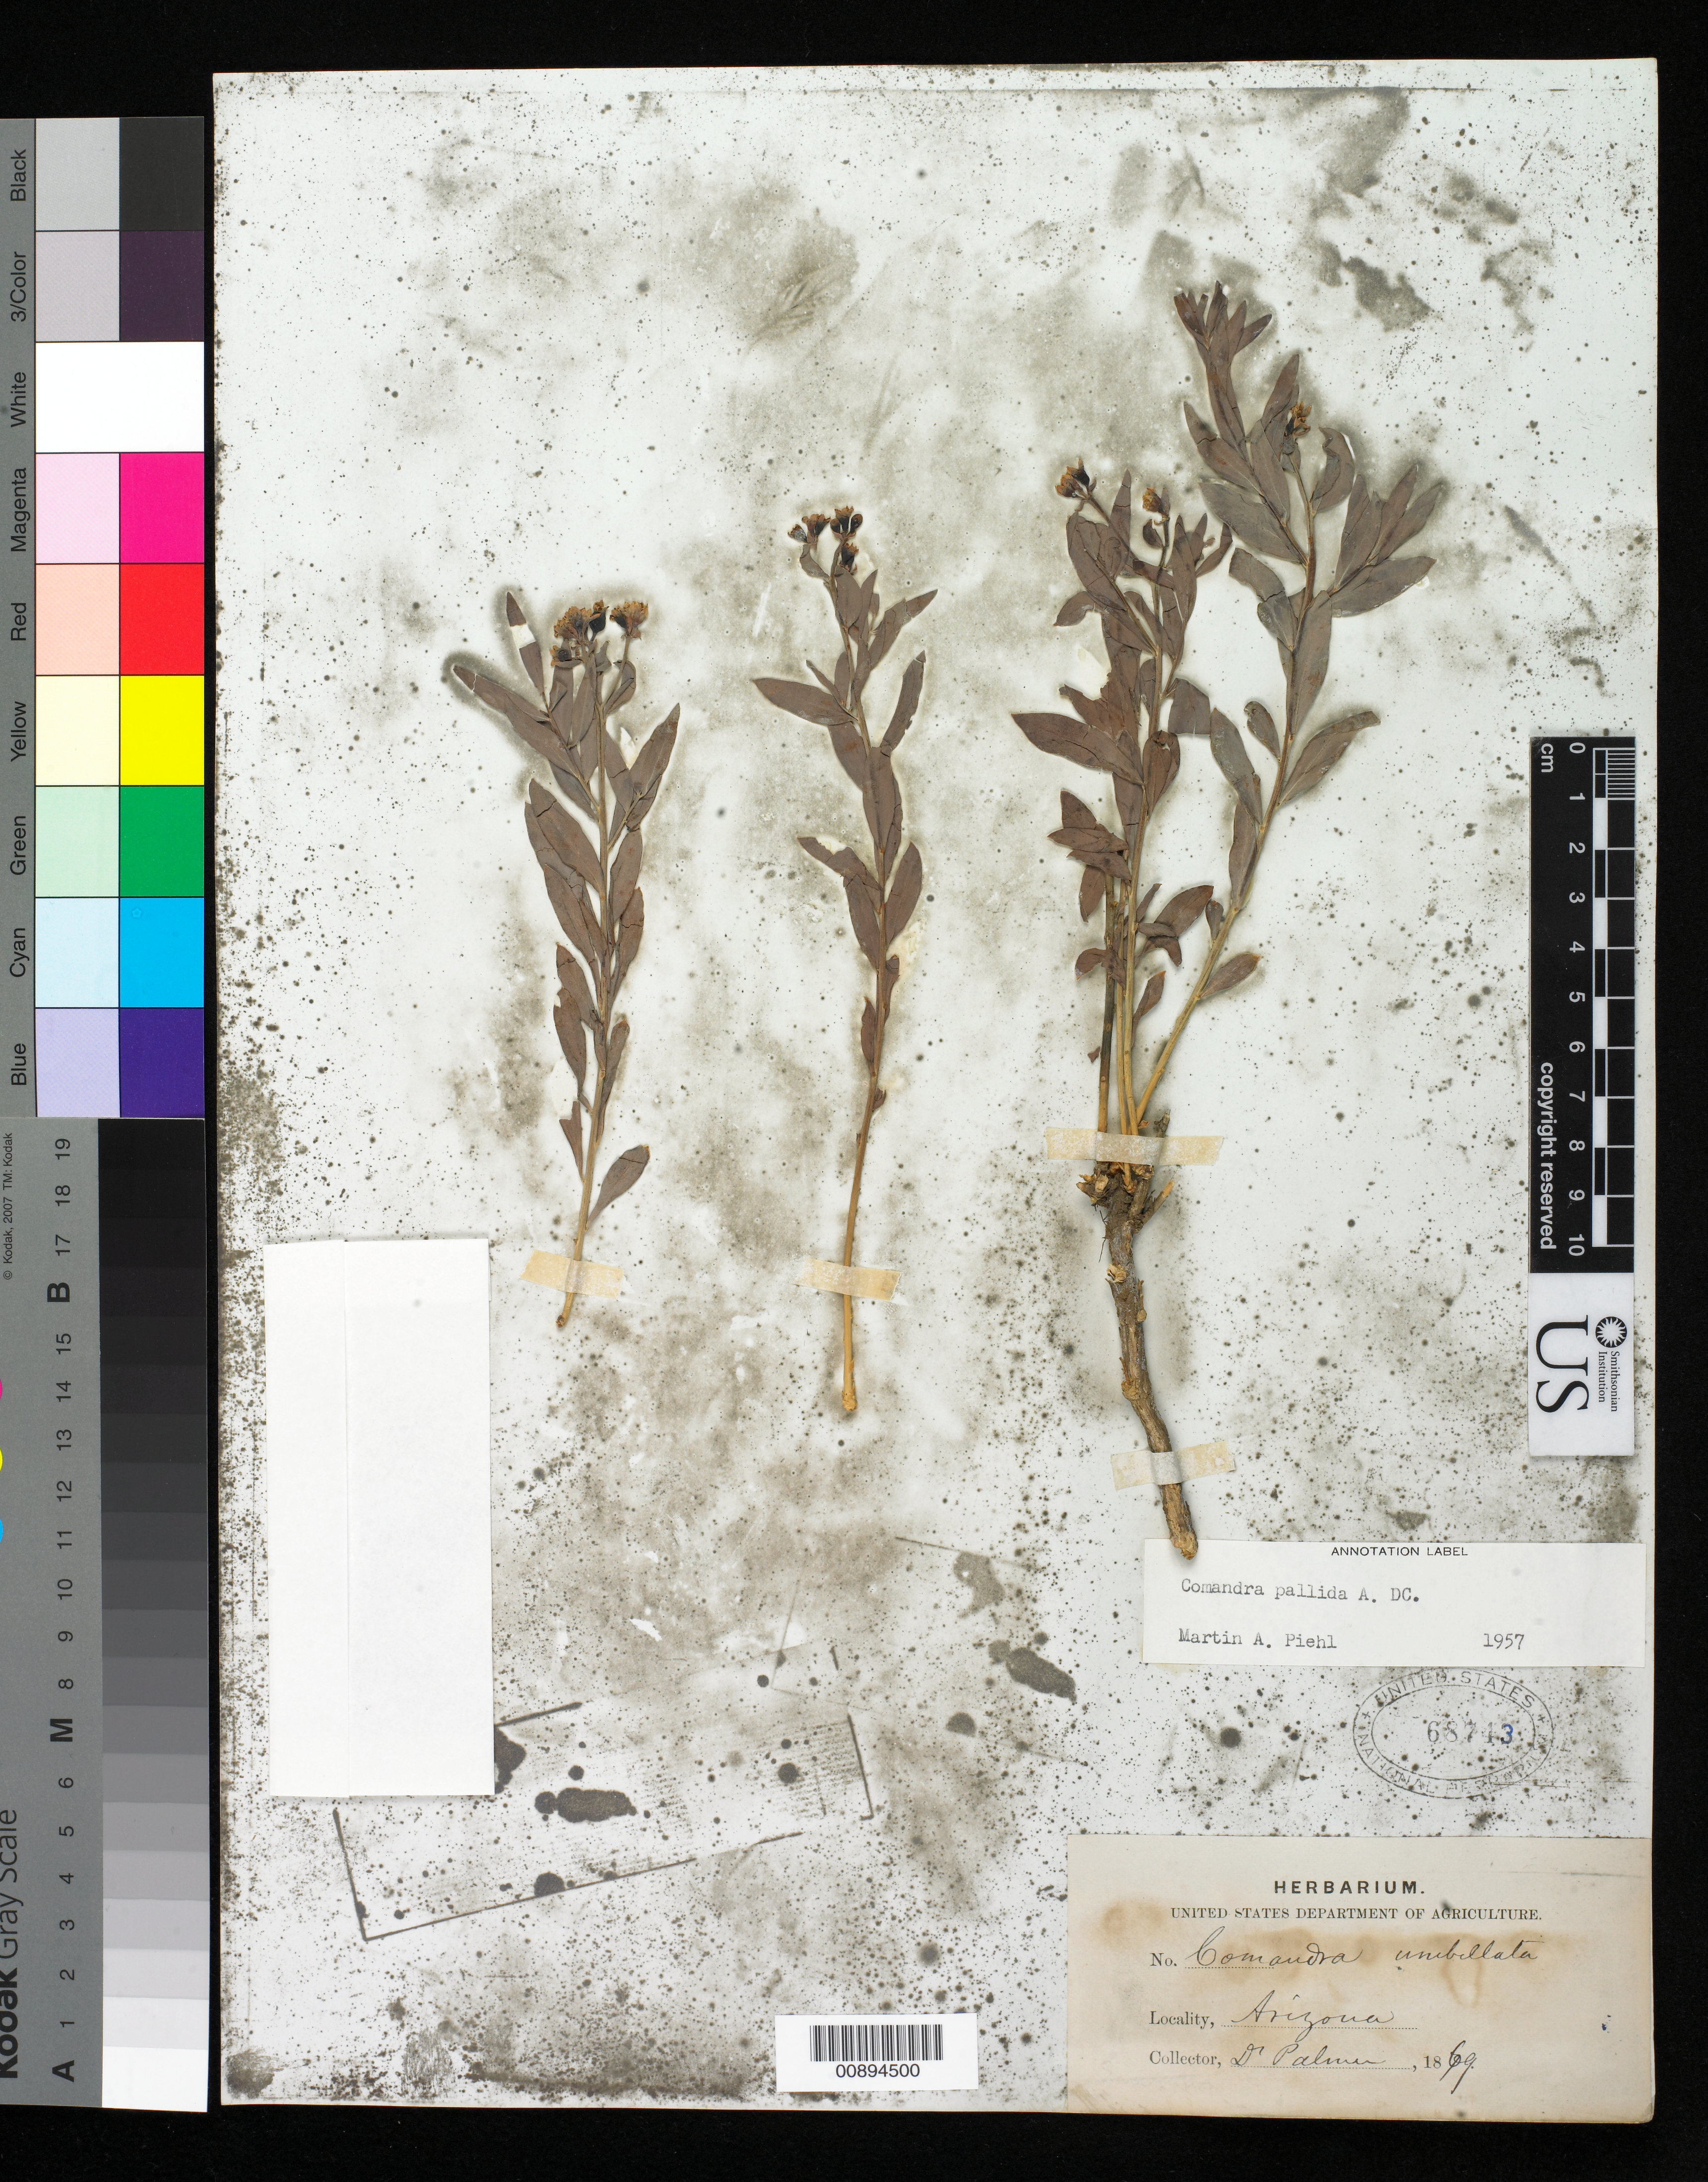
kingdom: Plantae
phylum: Tracheophyta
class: Magnoliopsida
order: Santalales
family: Comandraceae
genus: Comandra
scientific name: Comandra pallida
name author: A. DC.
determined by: Piehl, M. A.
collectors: E. Palmer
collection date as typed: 1879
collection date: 1879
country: United States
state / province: Arizona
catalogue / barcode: US 68743